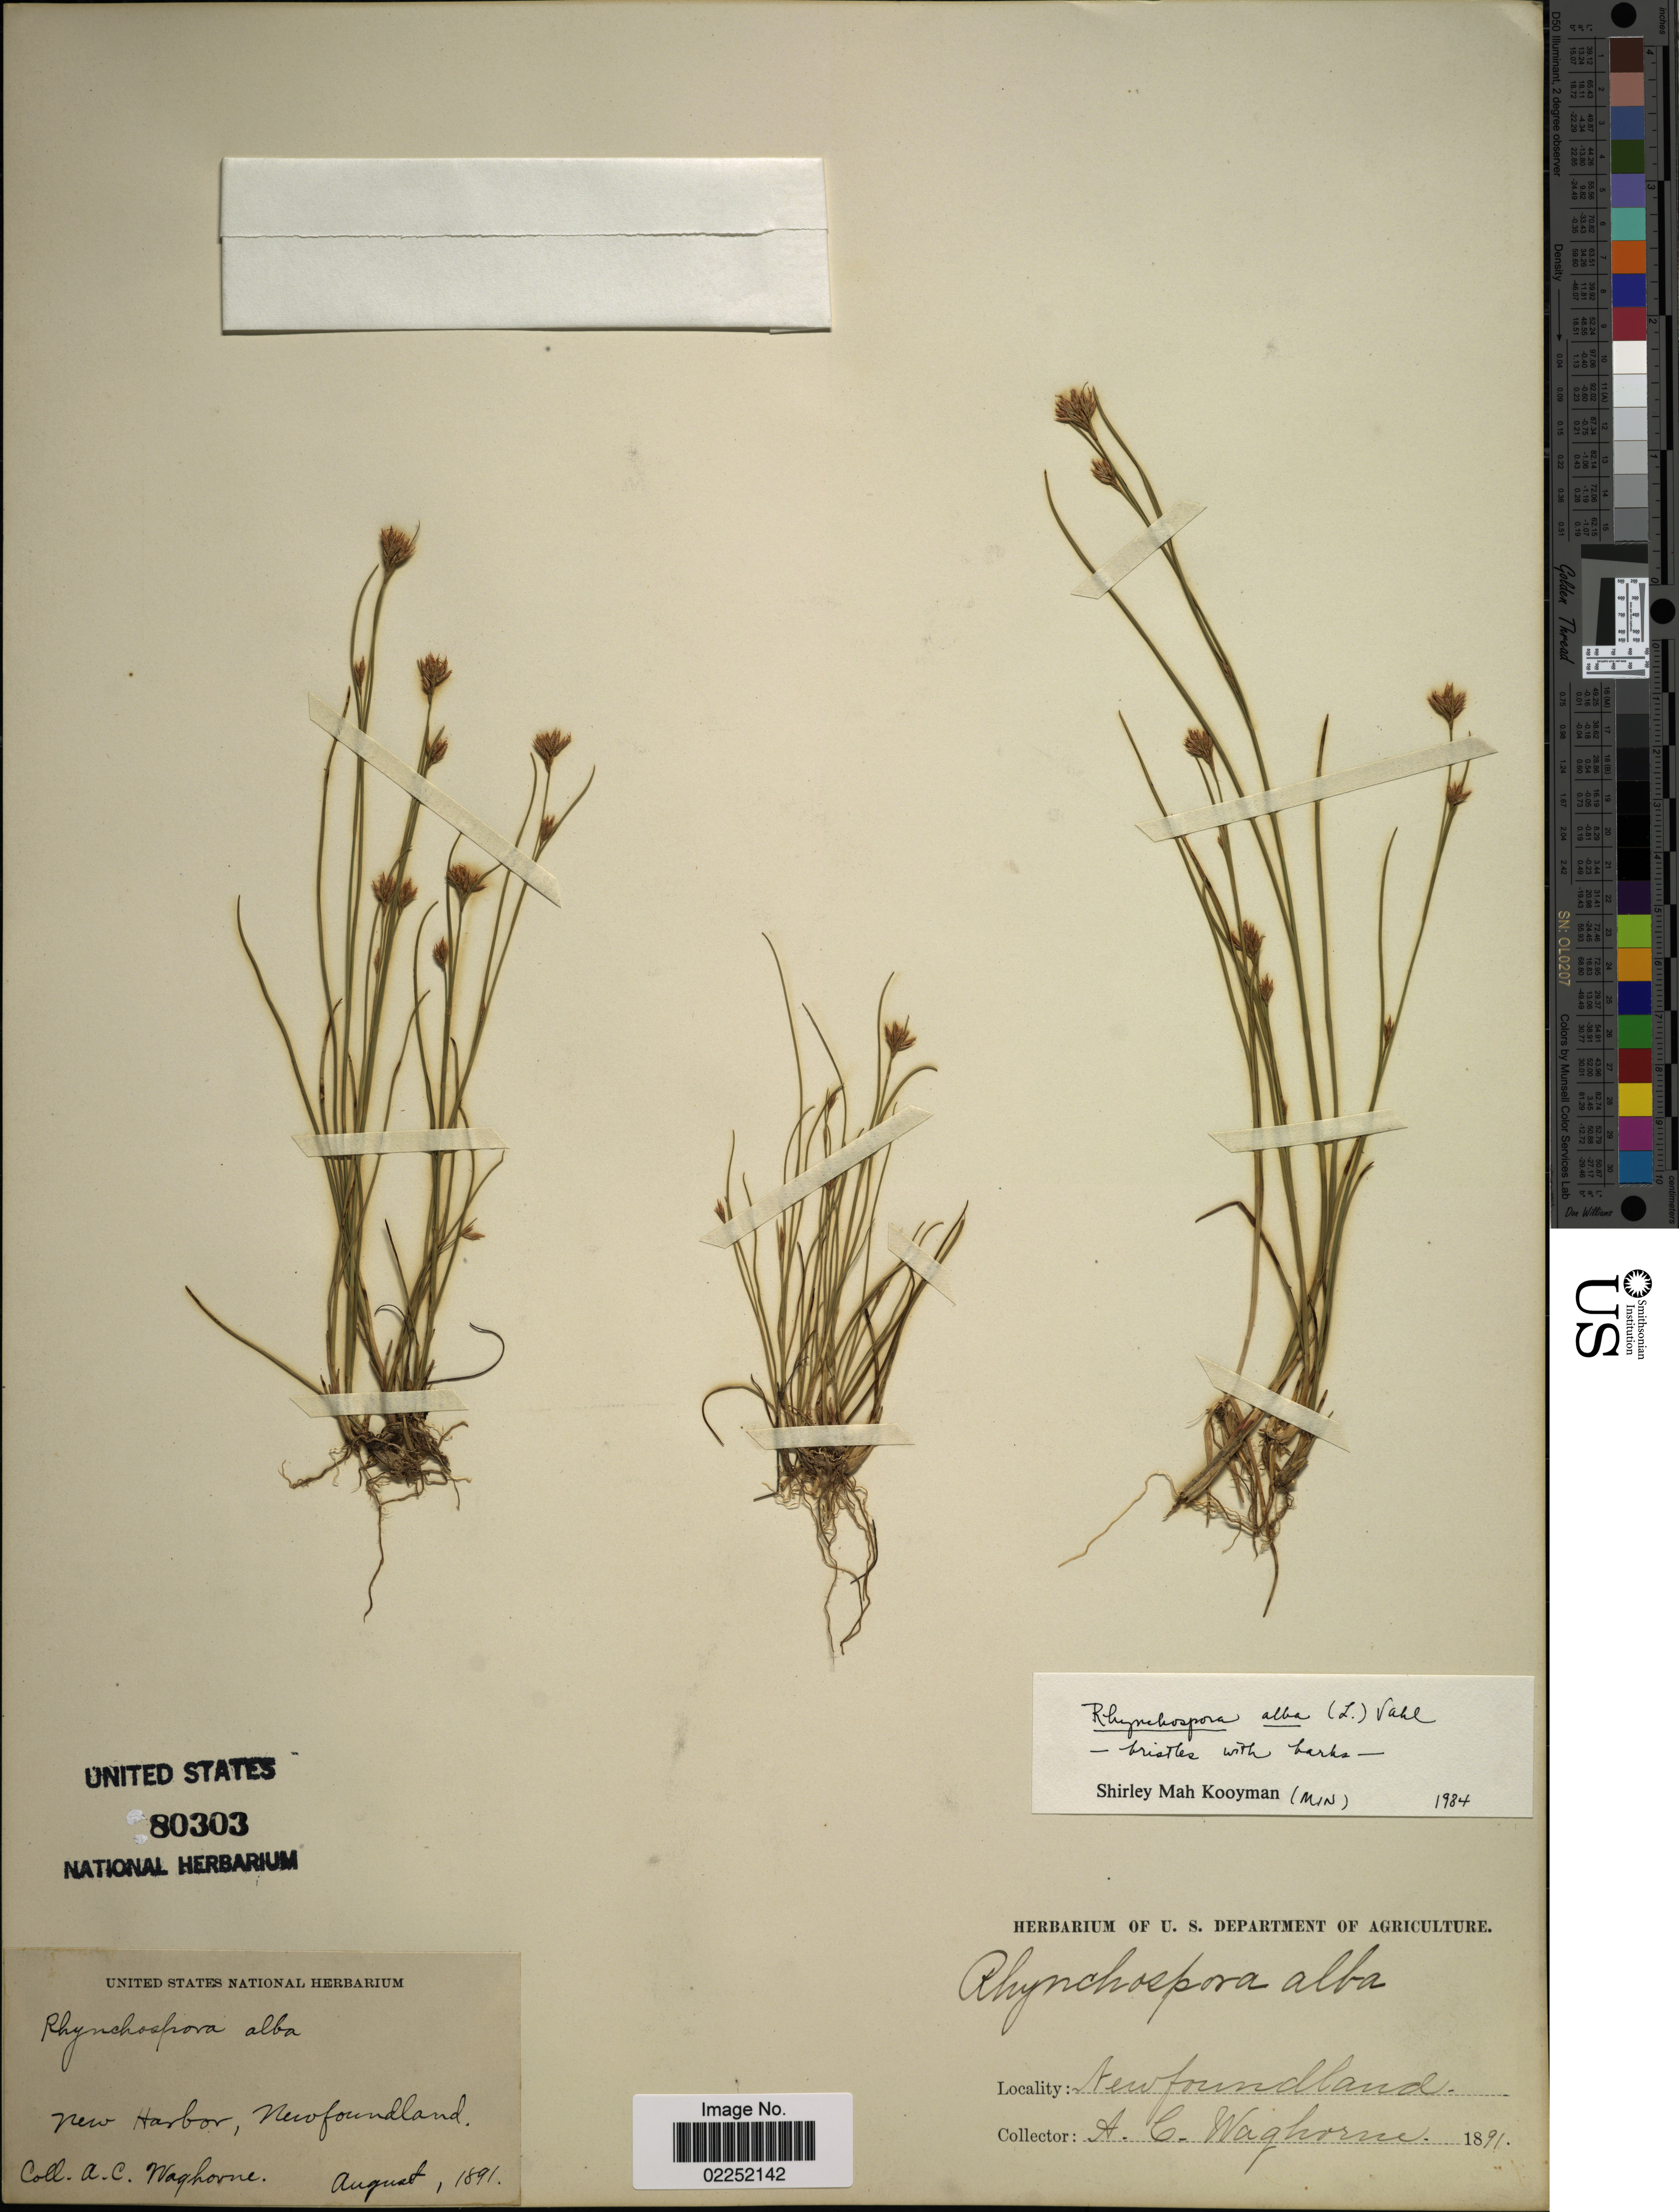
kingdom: Plantae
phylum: Tracheophyta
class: Liliopsida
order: Poales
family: Cyperaceae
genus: Rhynchospora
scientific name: Rhynchospora alba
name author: (L.) Vahl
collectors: A. Waghorne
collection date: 1891-08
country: Canada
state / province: Newfoundland and Labrador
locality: New Harbor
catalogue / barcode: US 80303